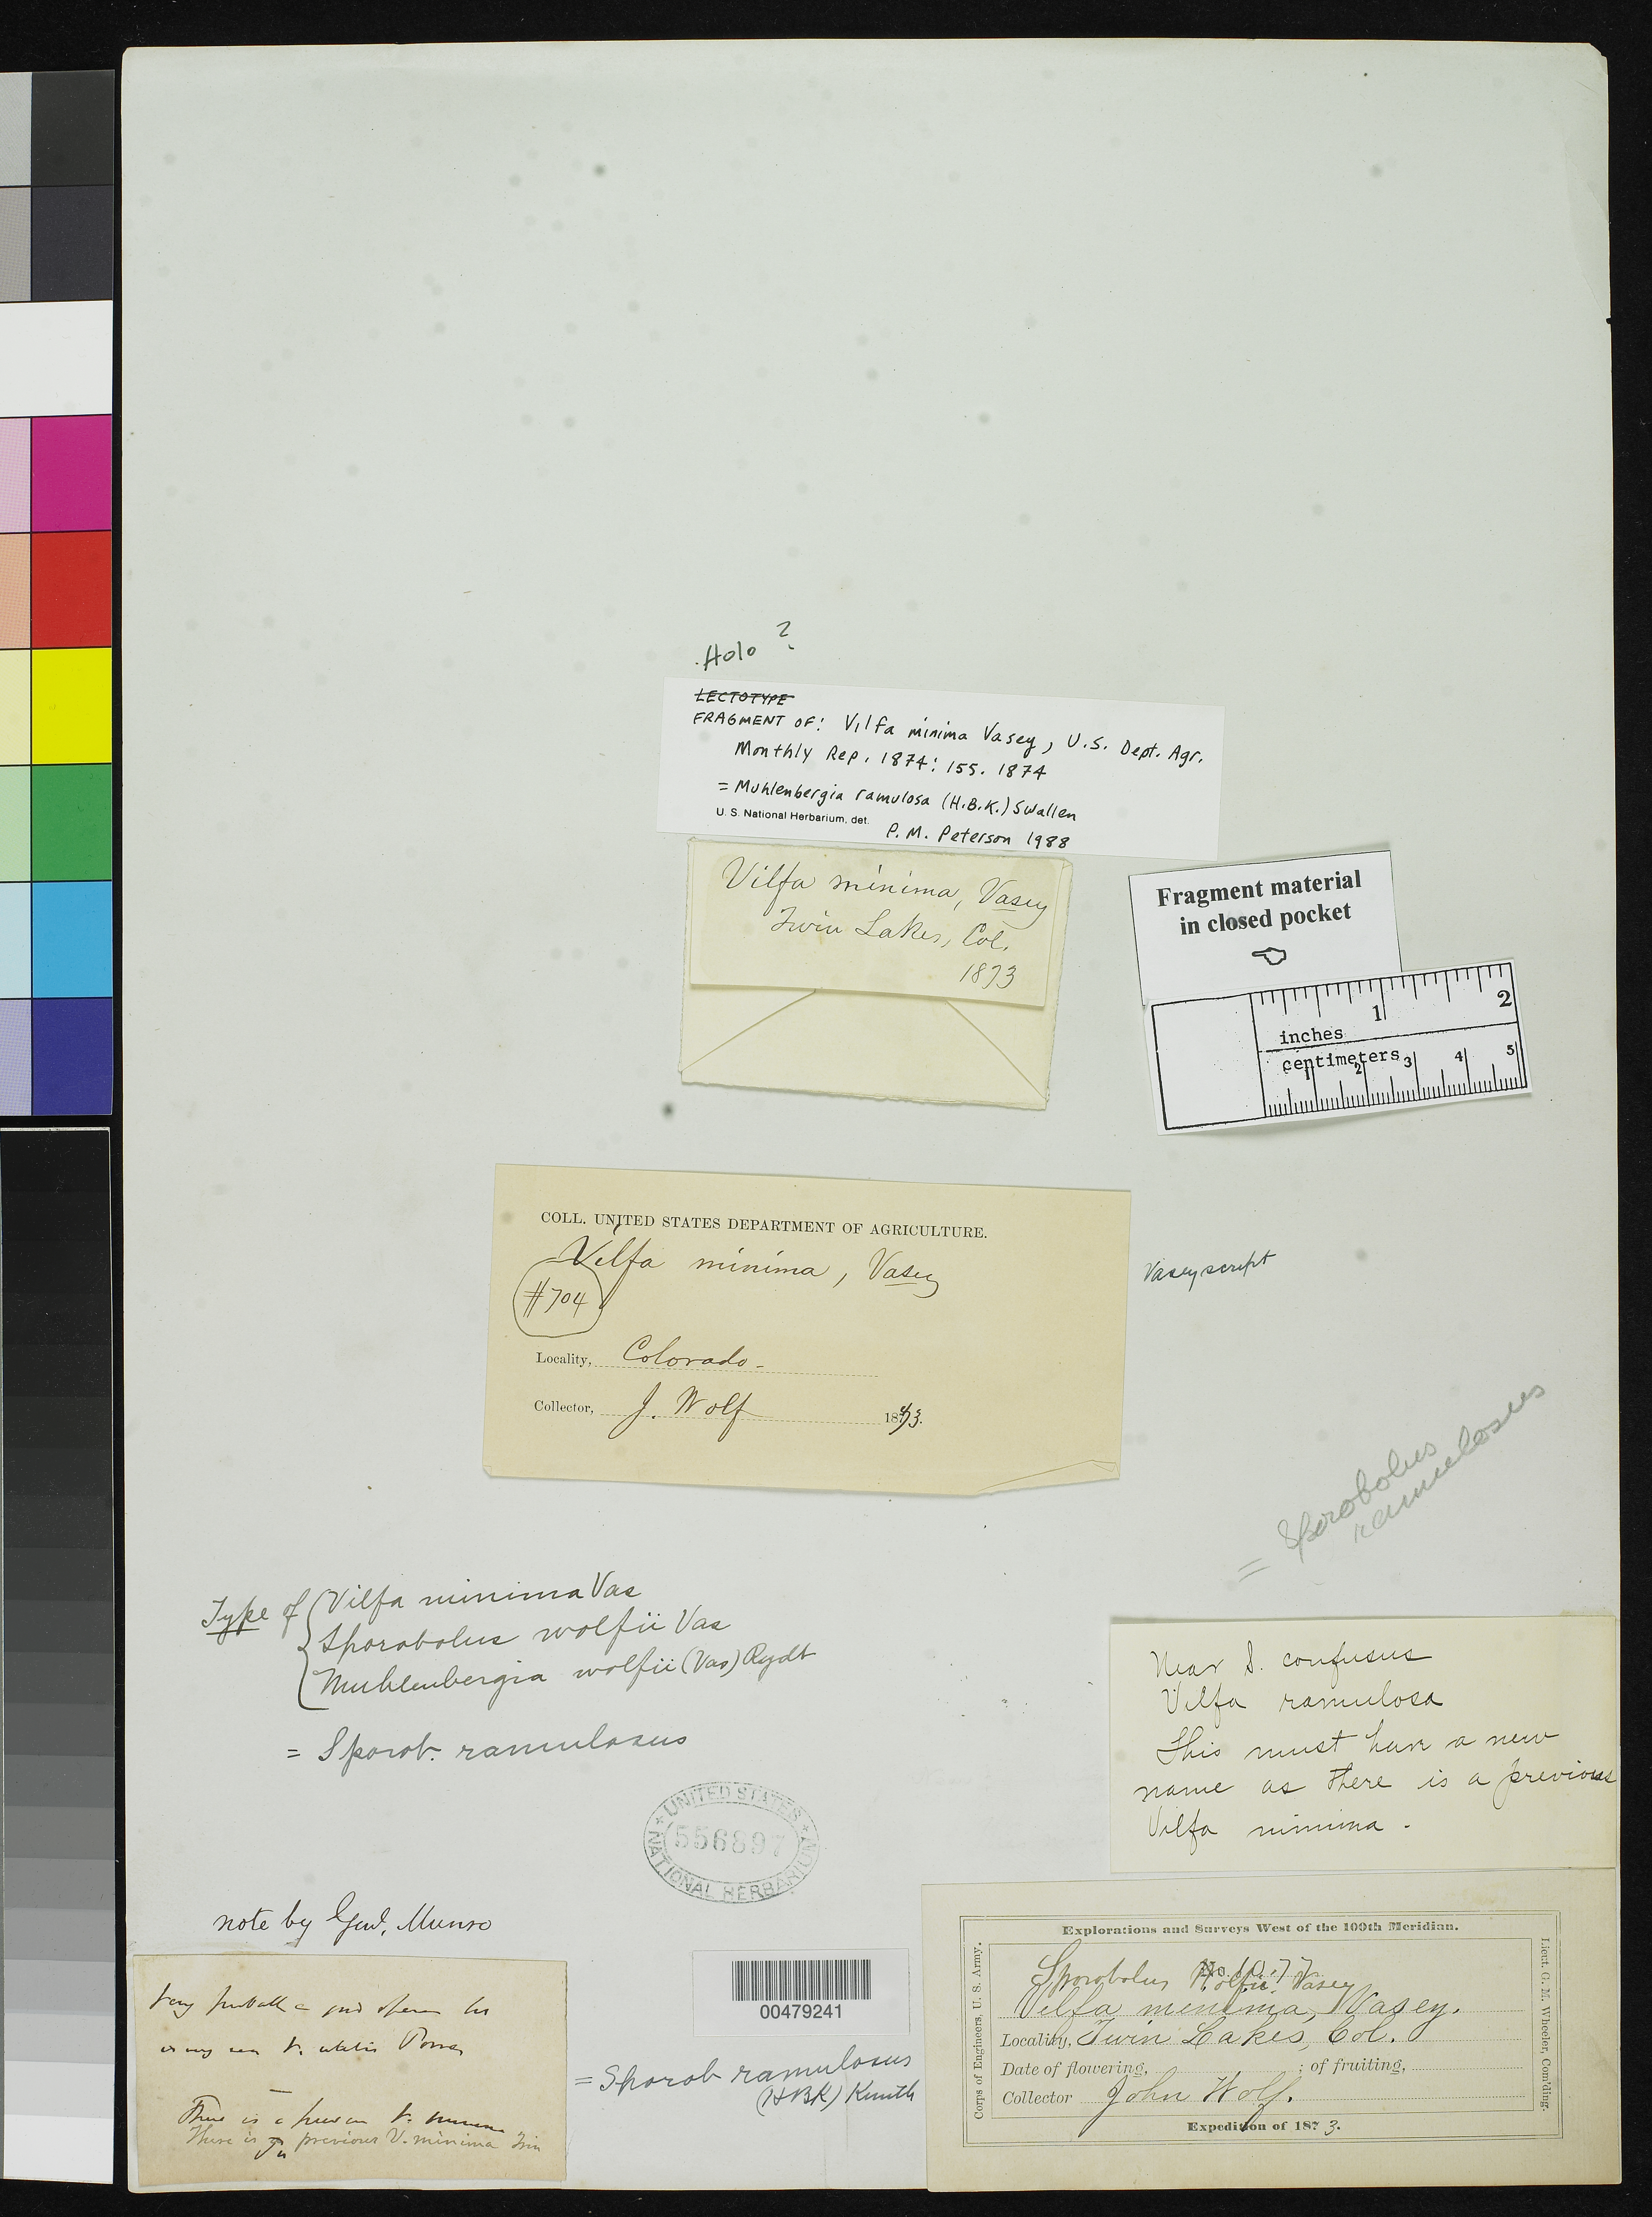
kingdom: Plantae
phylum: Tracheophyta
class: Liliopsida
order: Poales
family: Poaceae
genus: Vilfa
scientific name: Vilfa minima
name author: Vasey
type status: Lectotype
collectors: J. Wolfe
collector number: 1077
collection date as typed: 1873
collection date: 1873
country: United States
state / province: Colorado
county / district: Lake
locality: Twin Lakes.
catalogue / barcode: US 556897